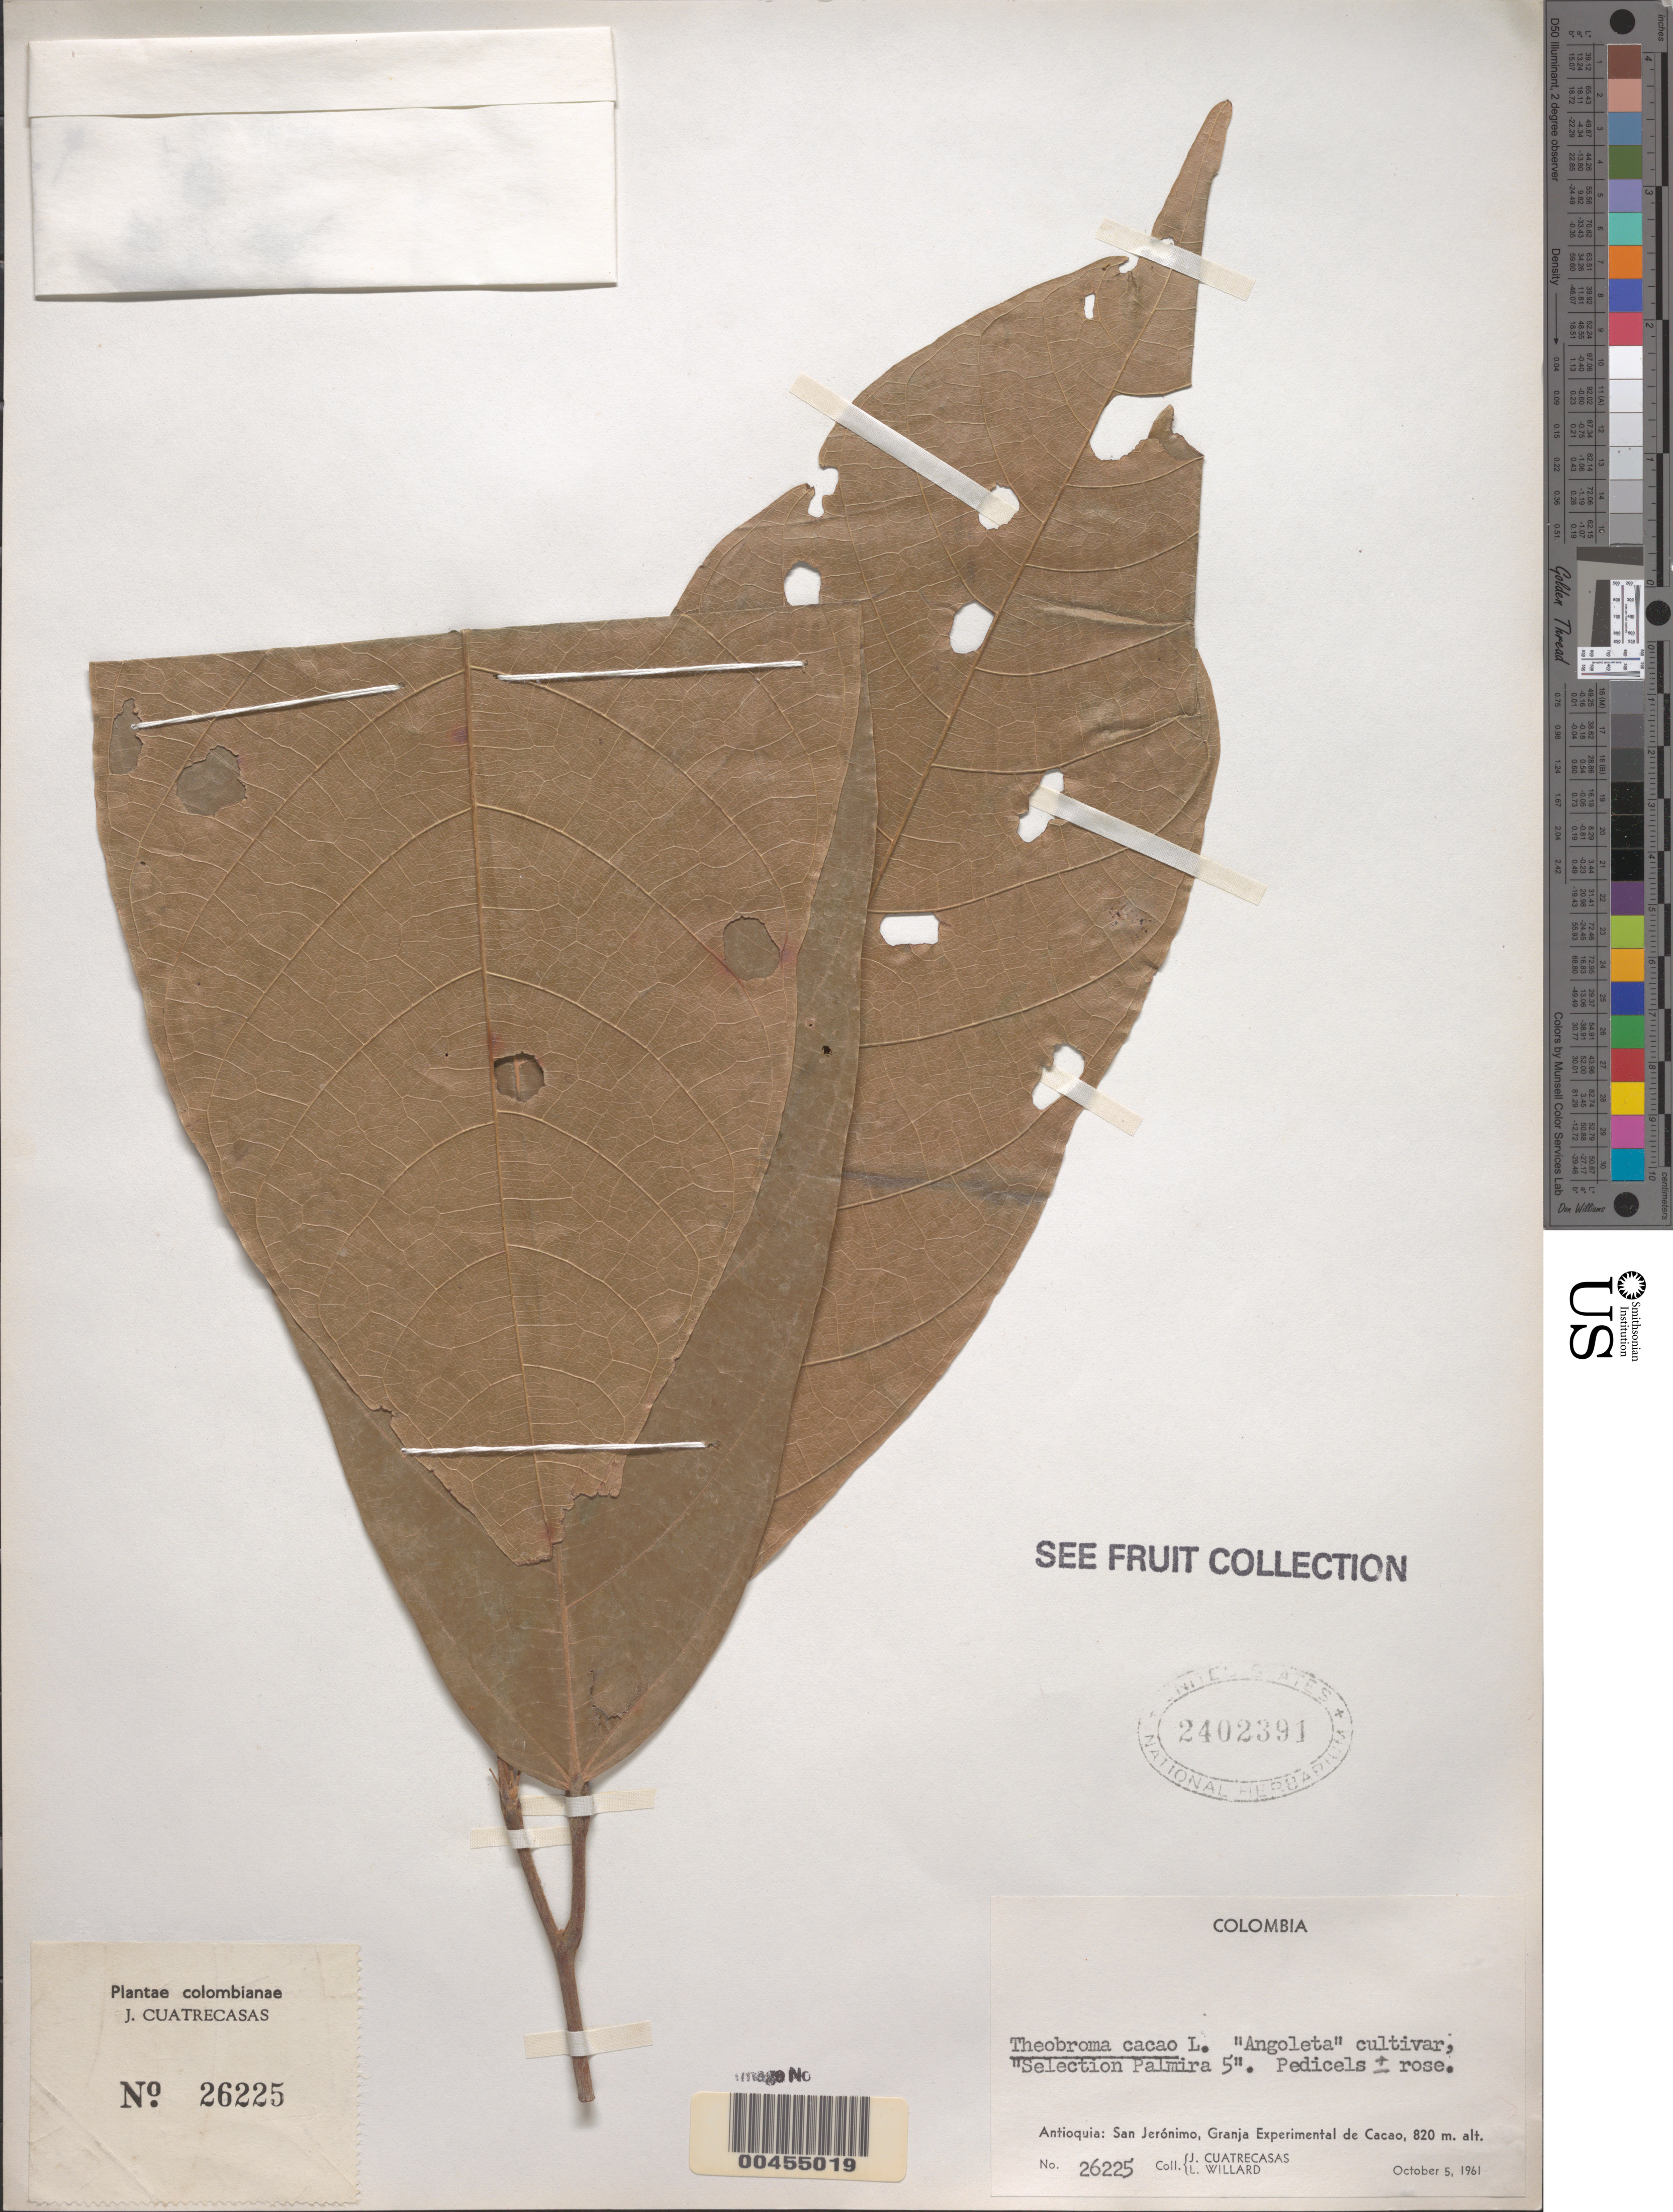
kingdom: Plantae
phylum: Tracheophyta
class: Magnoliopsida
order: Malvales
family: Malvaceae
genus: Theobroma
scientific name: Theobroma cacao 'Angoleta'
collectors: J. Cuatrecasas & L. Willard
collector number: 26225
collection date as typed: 05 Oct 1961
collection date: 1961-10-05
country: Colombia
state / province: Antioquia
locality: San Jerónimo, Granja Experimental de Cacao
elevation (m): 820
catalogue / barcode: US 2402391